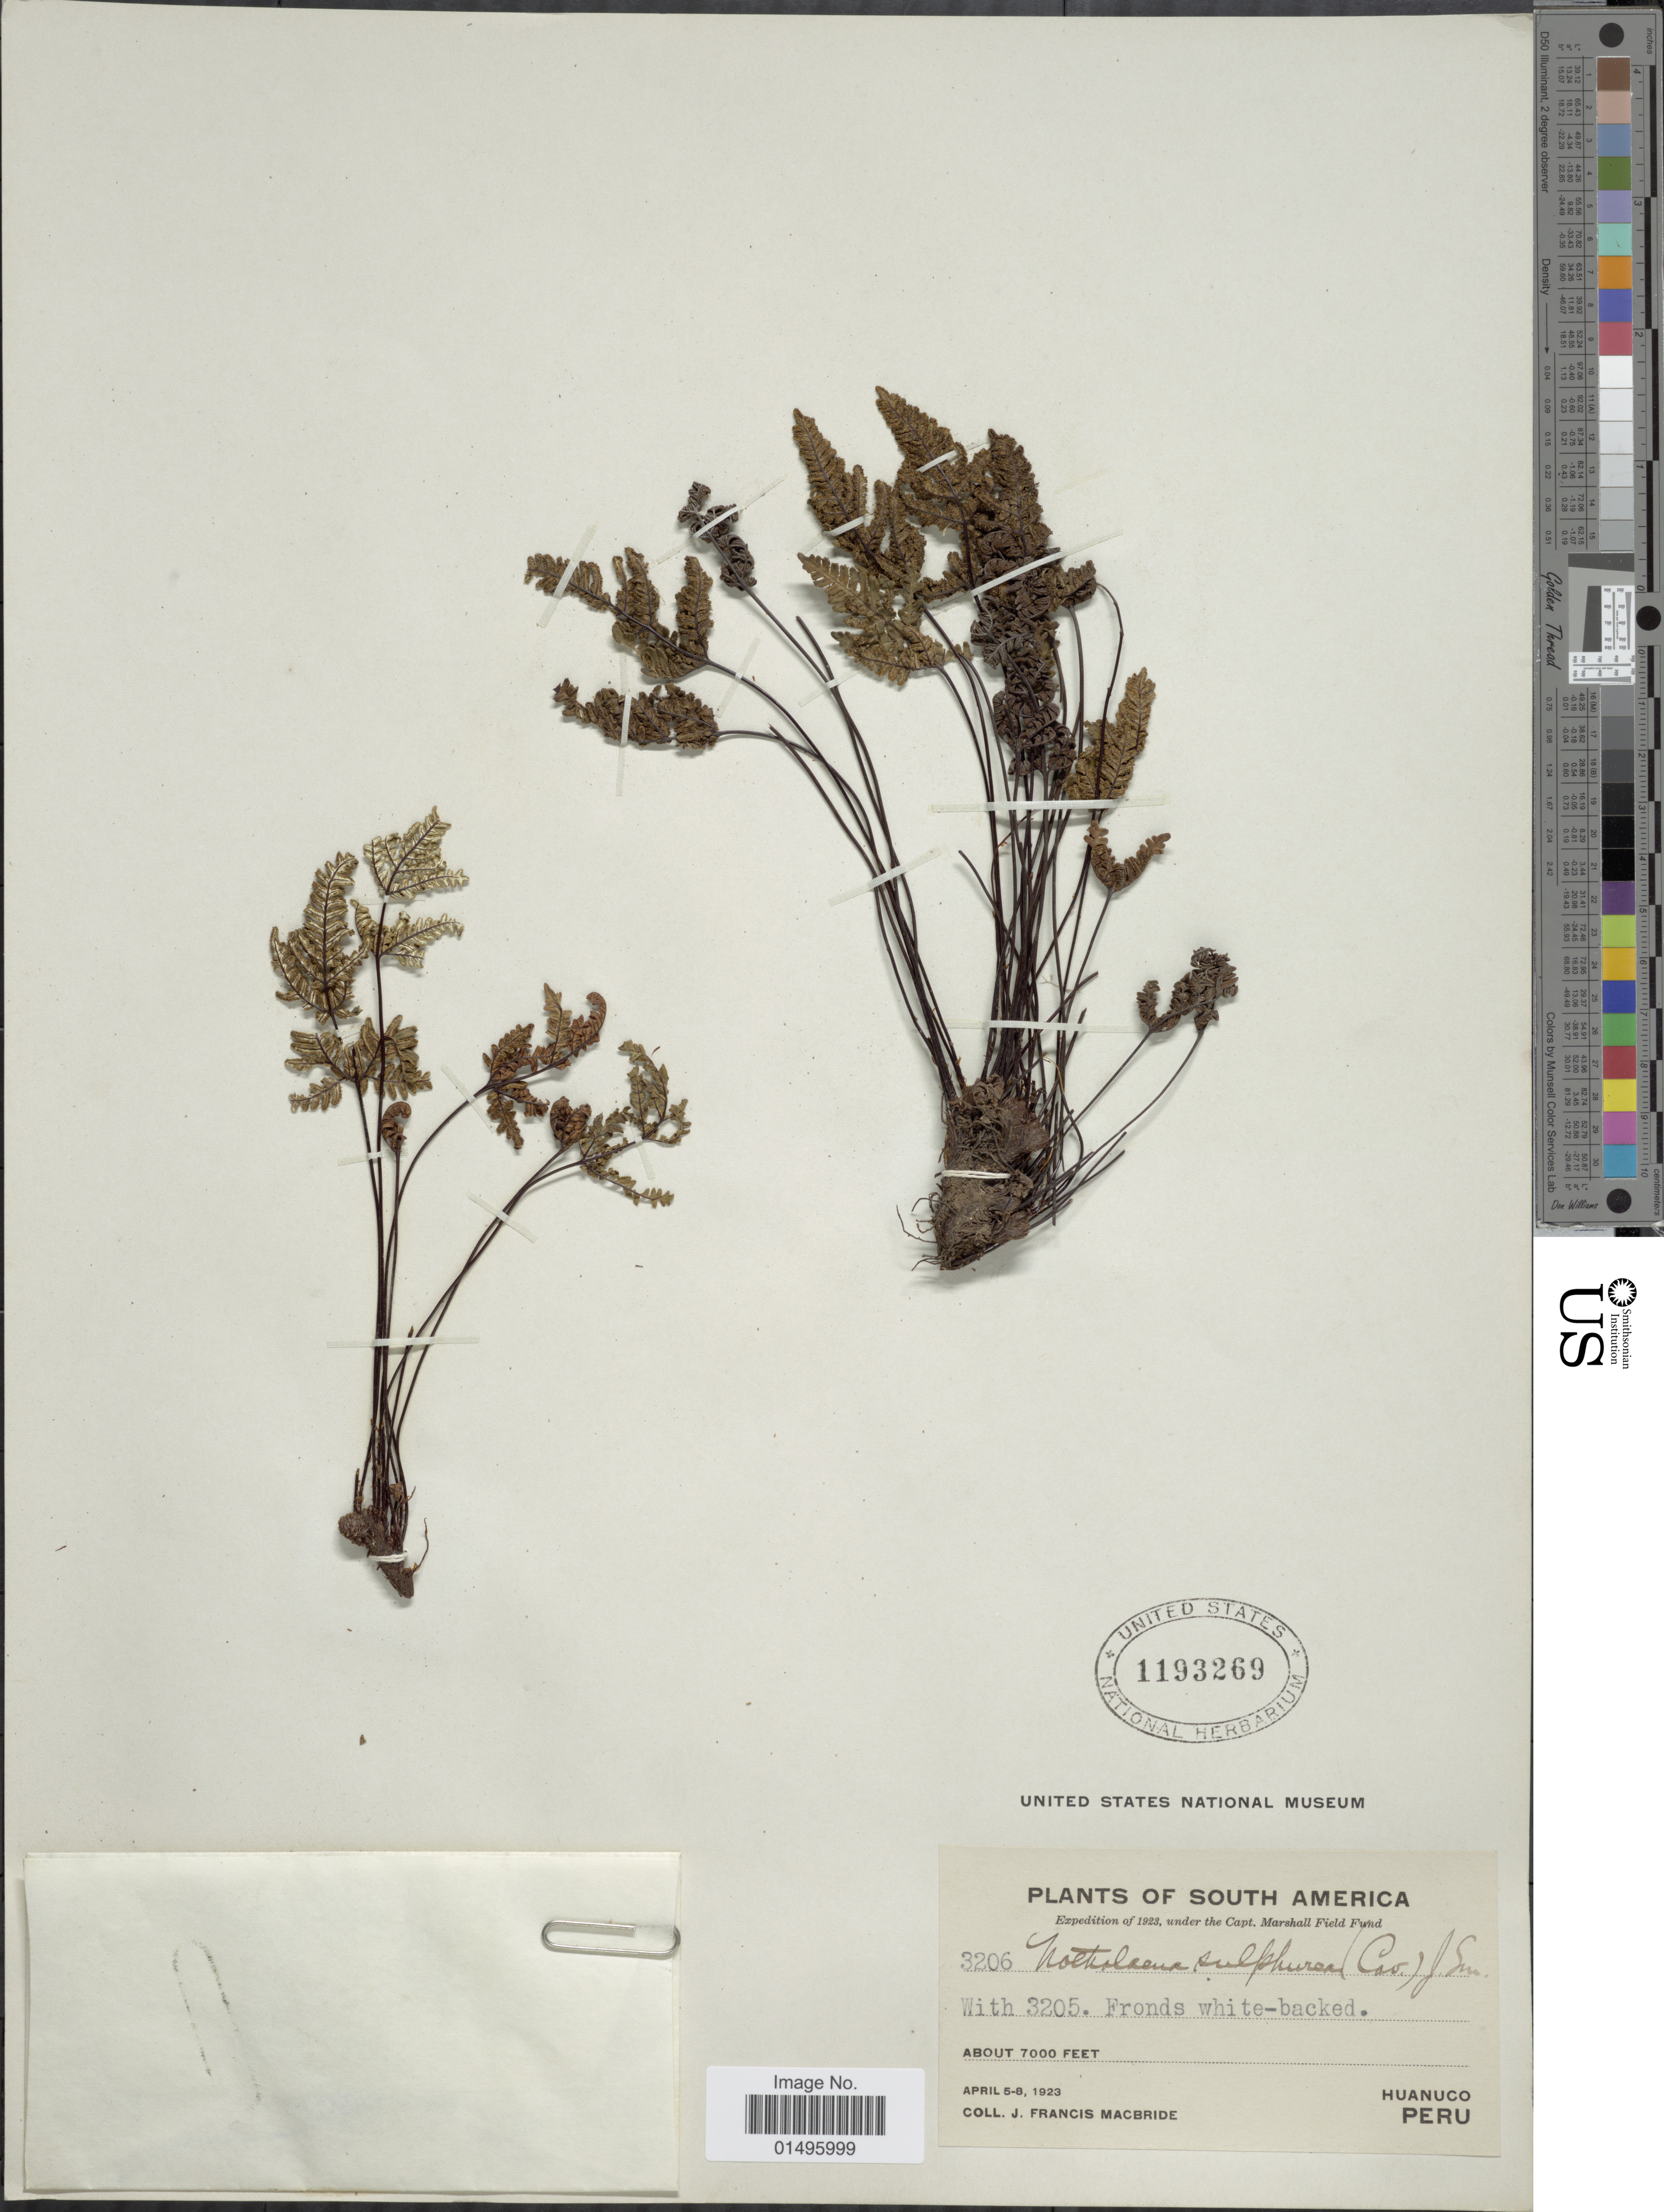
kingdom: Plantae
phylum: Tracheophyta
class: Polypodiopsida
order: Polypodiales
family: Pteridaceae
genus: Notholaena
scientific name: Notholaena sulphurea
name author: (Cav.) Small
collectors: J. F. Macbride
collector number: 3206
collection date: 1923-04-05/1923-04-08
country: Peru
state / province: Huánuco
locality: South America, Huanuco, Peru. With 3205. Fronds white-backed.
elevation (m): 2134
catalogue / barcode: US 1193269